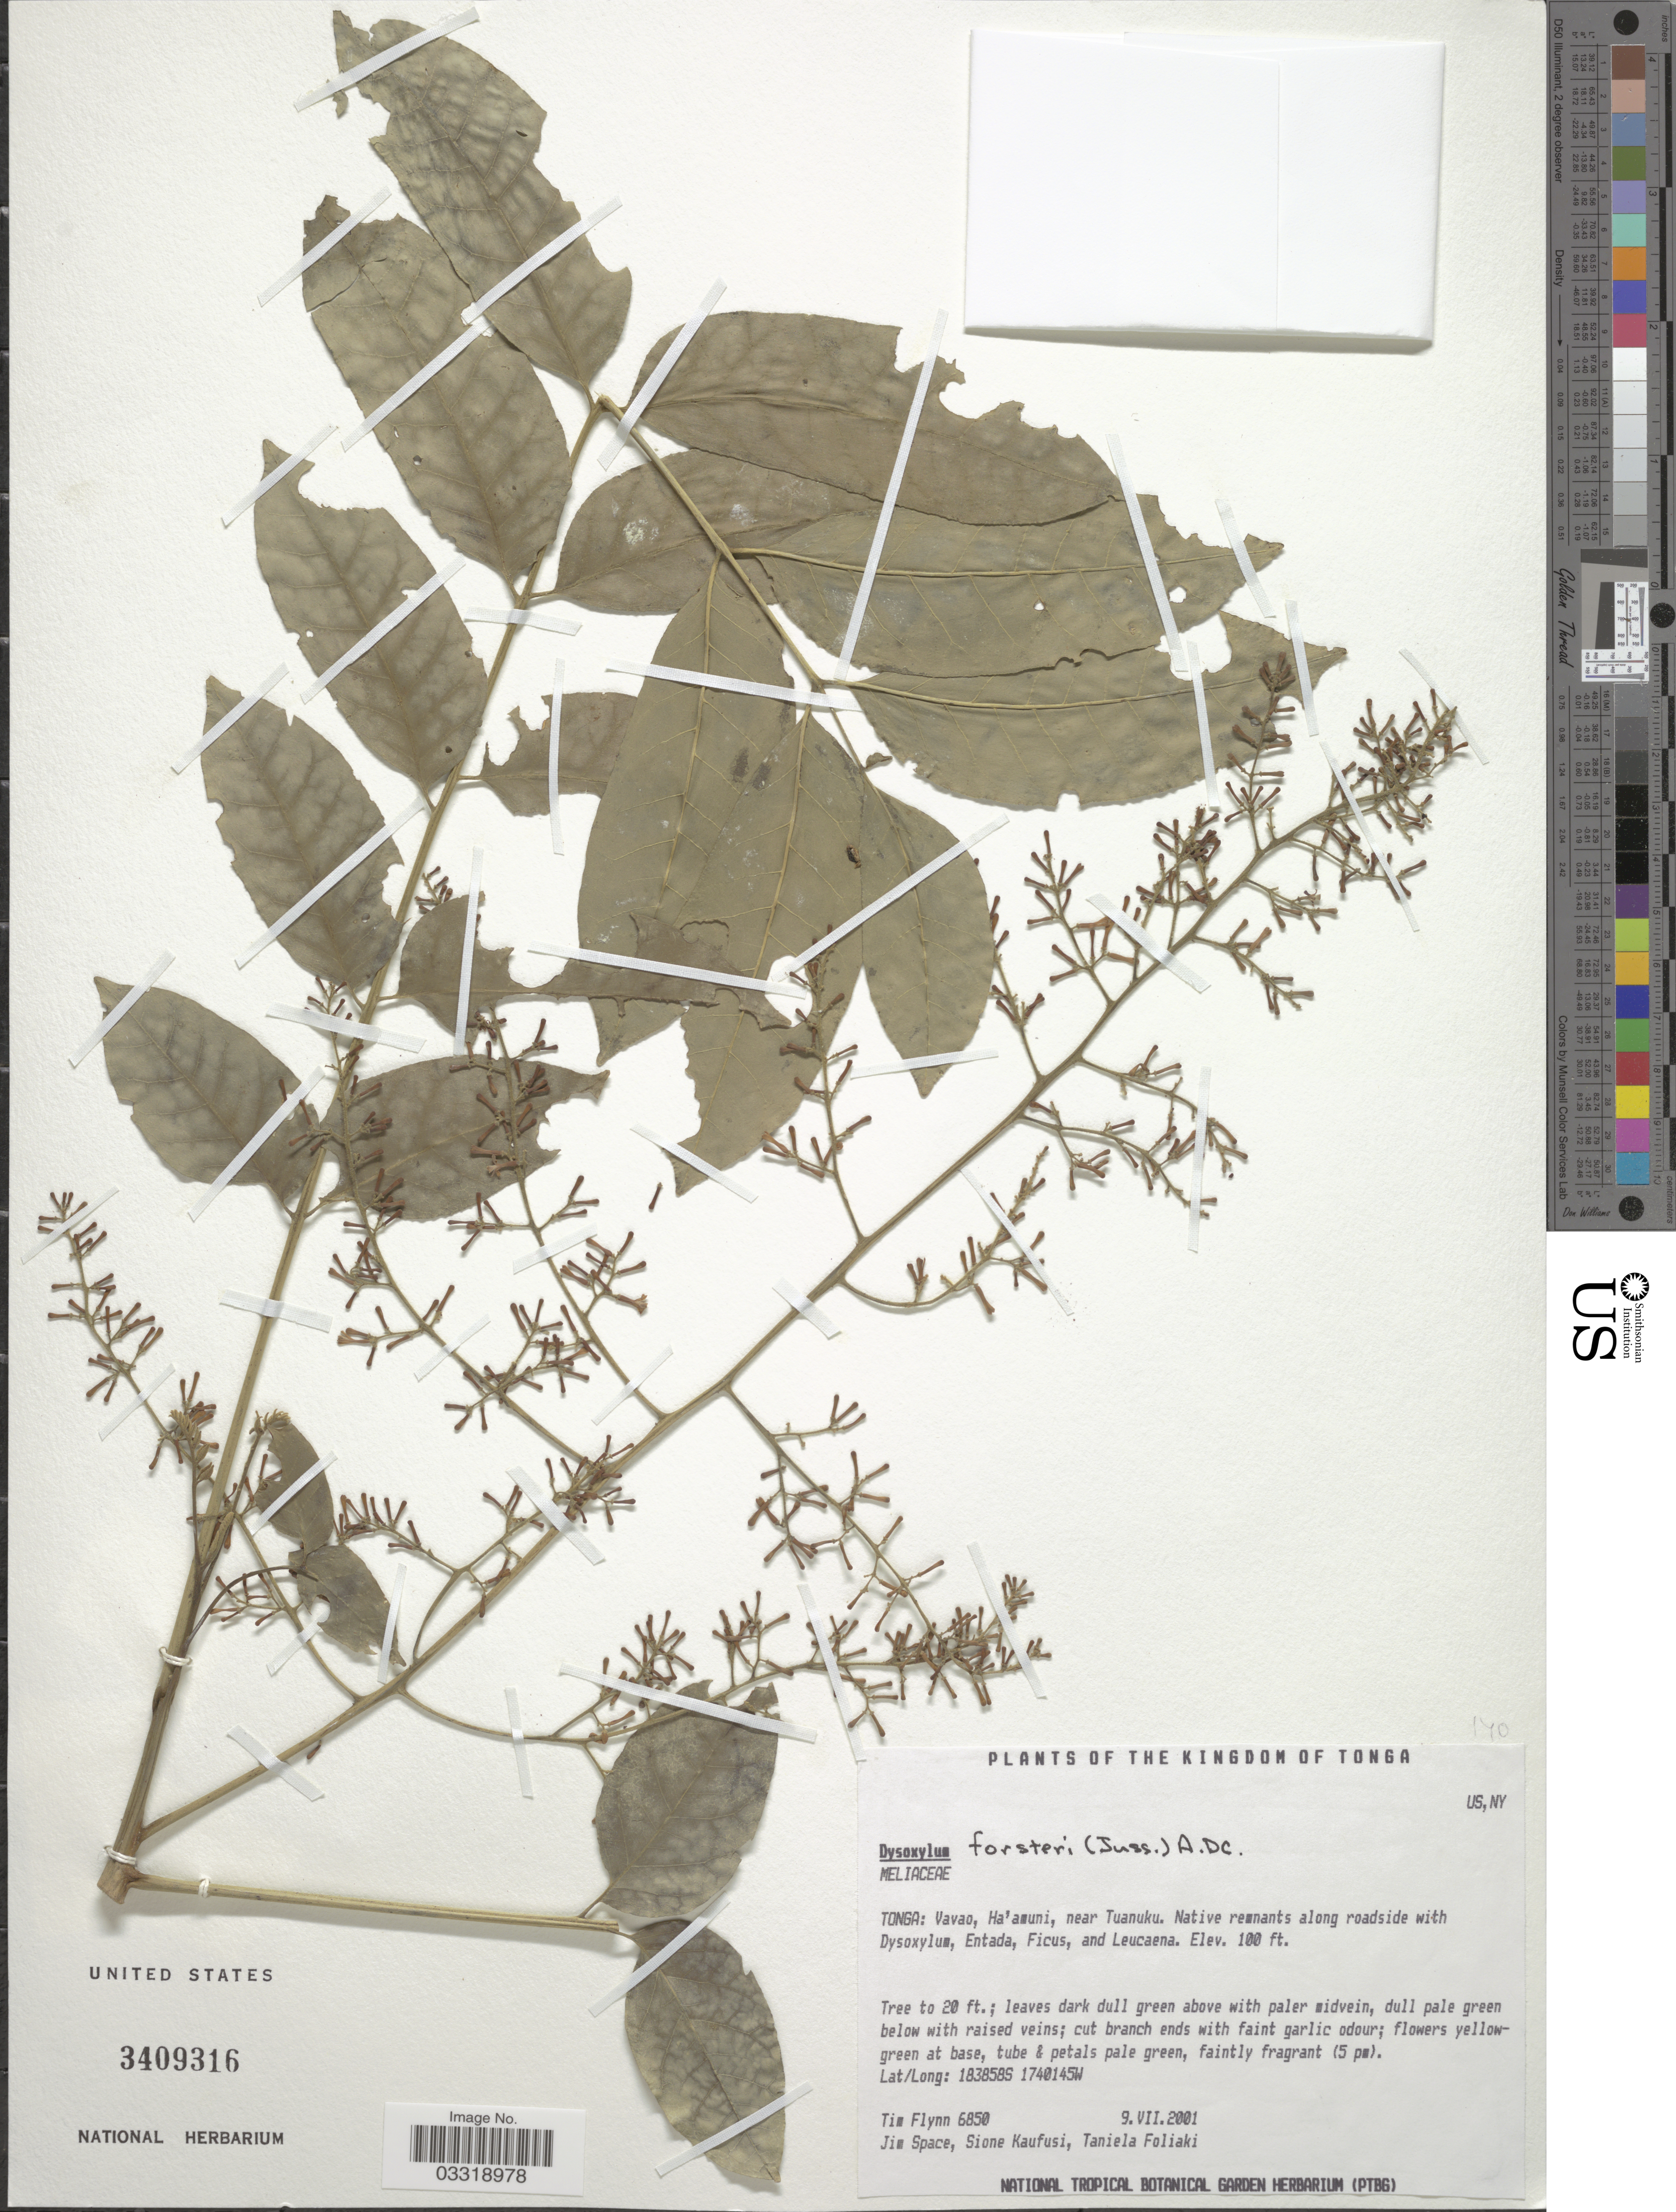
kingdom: Plantae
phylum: Tracheophyta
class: Magnoliopsida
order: Sapindales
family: Meliaceae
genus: Didymocheton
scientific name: Didymocheton alliaceus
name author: (G. Forst.) Mabb.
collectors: J. Space, S. Kaufusi & T. Foliaki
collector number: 6850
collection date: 2001-07-09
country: Tonga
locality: Vavao, Ha'amuni, near Tuanuku.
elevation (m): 30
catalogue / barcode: US 3409316